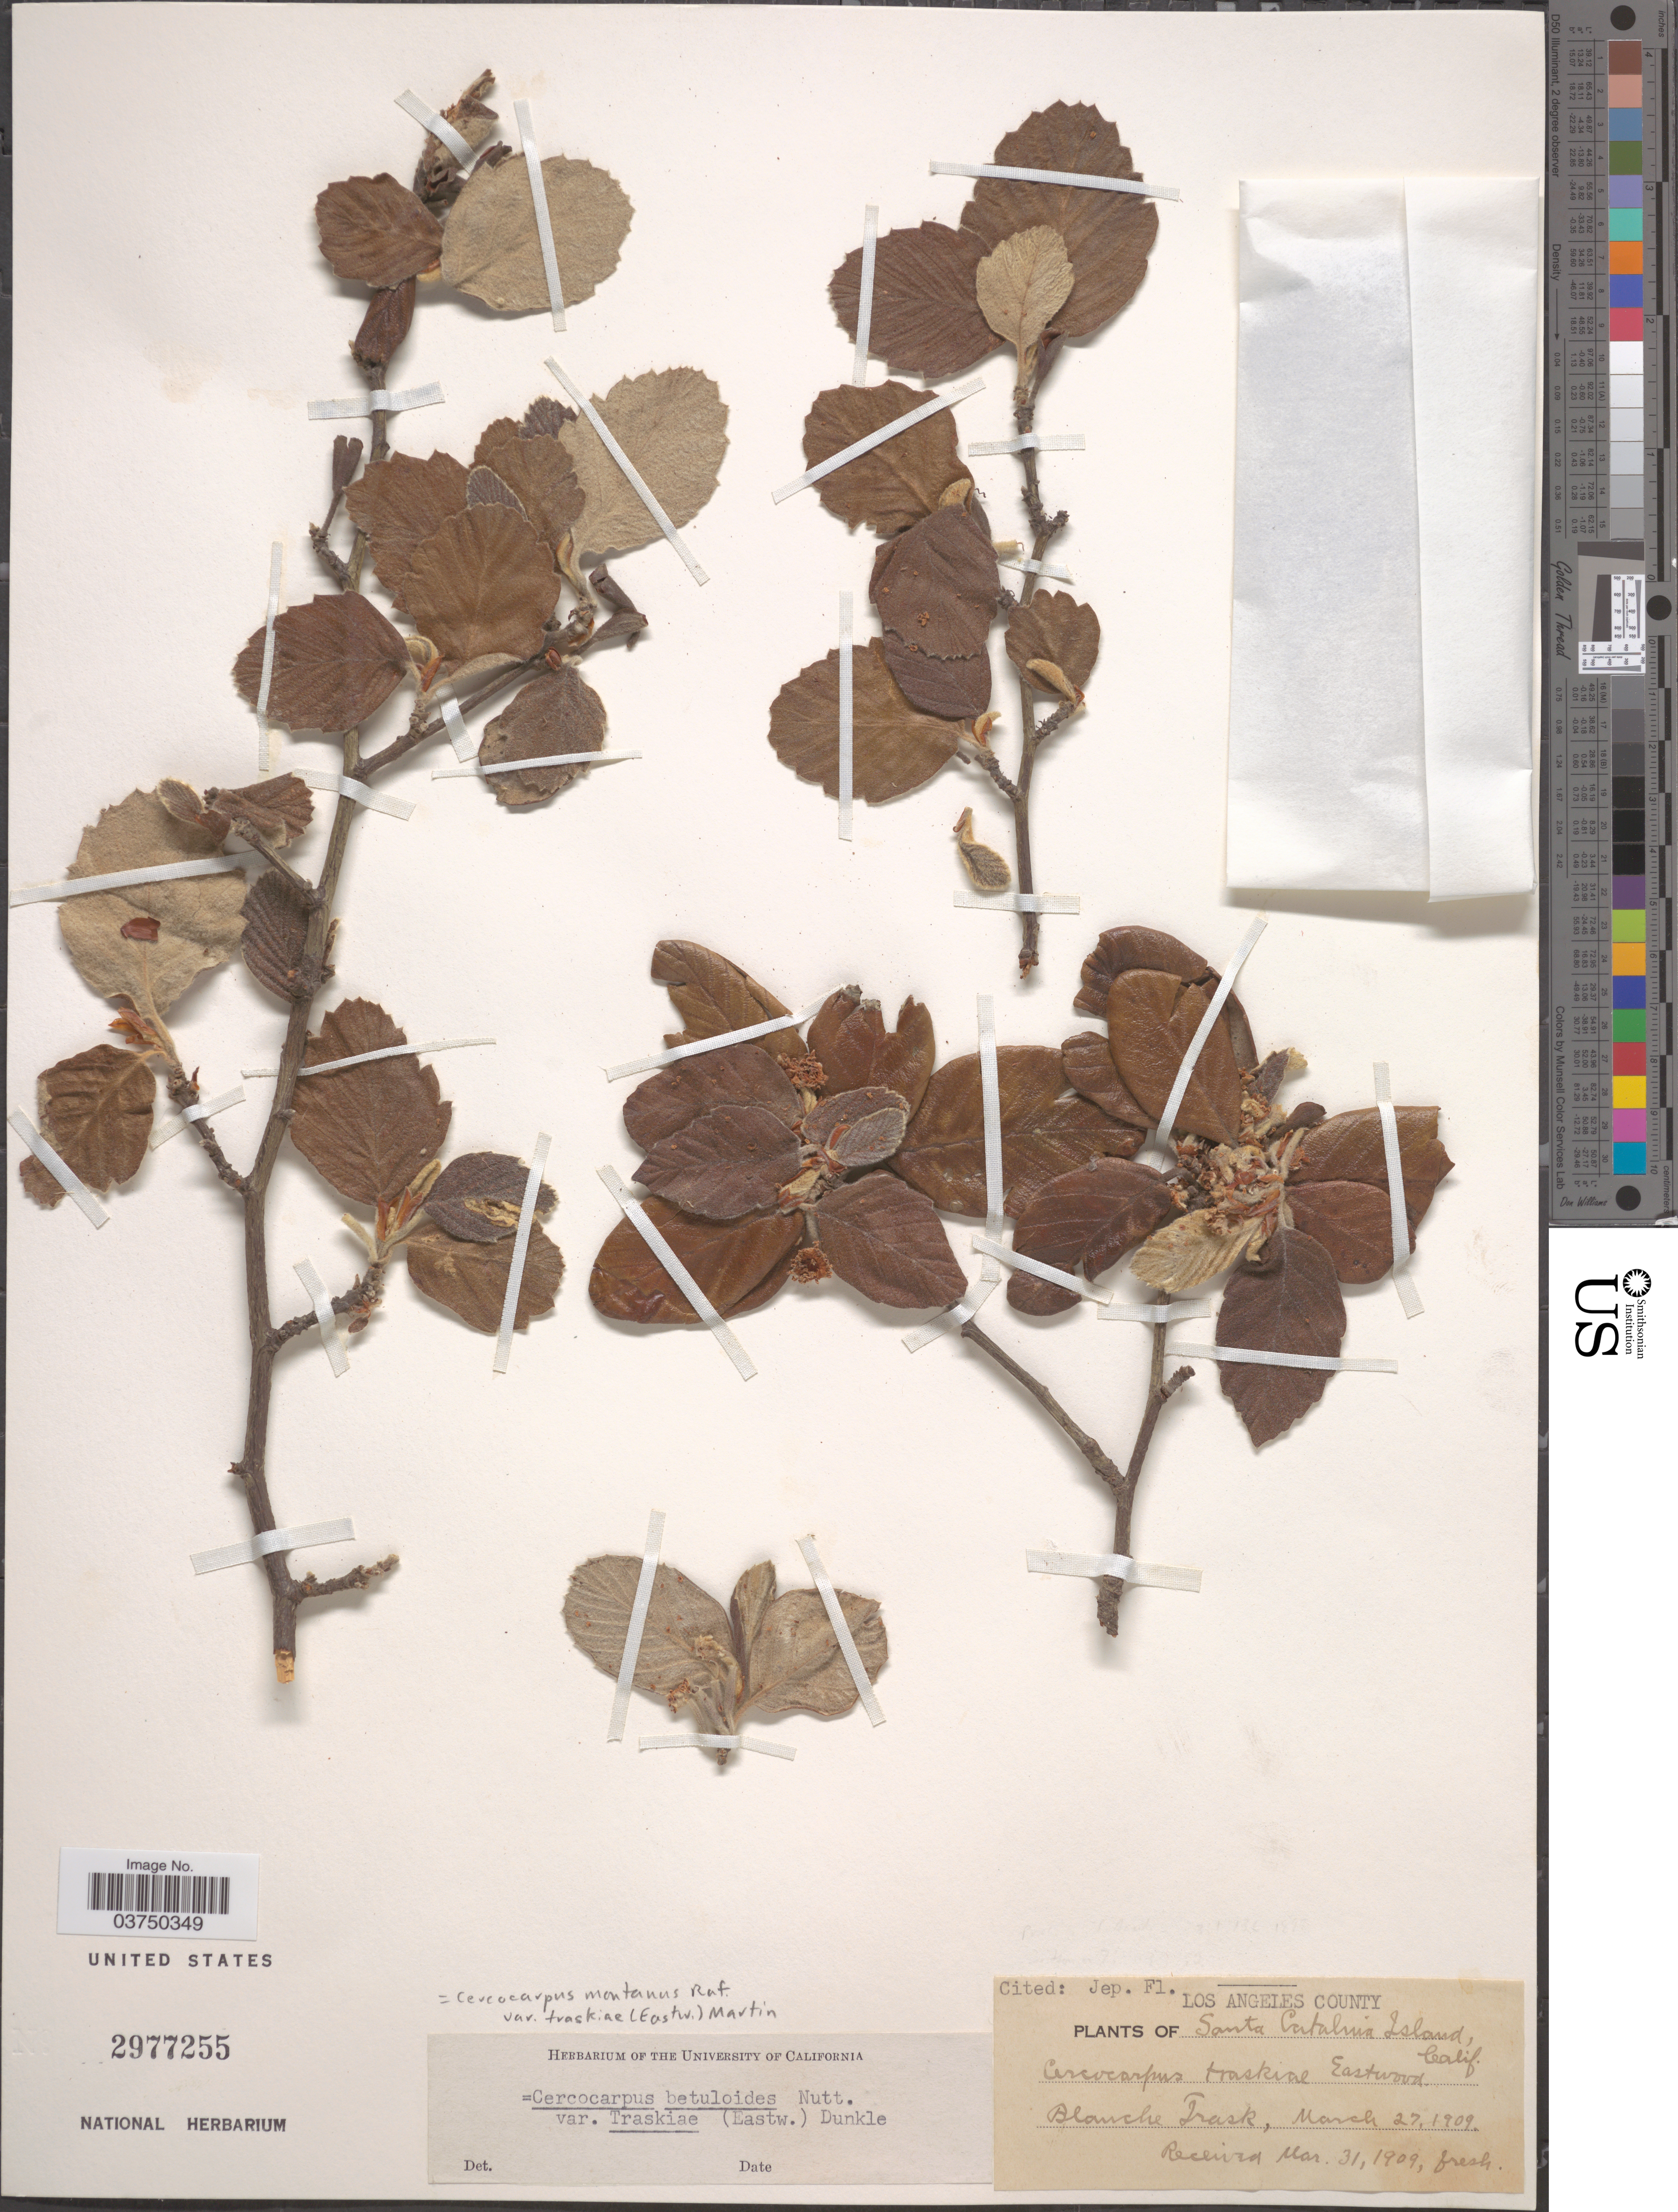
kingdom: Plantae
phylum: Tracheophyta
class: Magnoliopsida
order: Rosales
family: Rosaceae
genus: Cercocarpus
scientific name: Cercocarpus montanus var. traskiae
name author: (Eastw.) F.L. Martin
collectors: B. Trask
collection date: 1909-03-27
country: United States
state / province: California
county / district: Los Angeles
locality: Los Angeles County. Santa Catalina Island. Blanche Trask.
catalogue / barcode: US 2977255